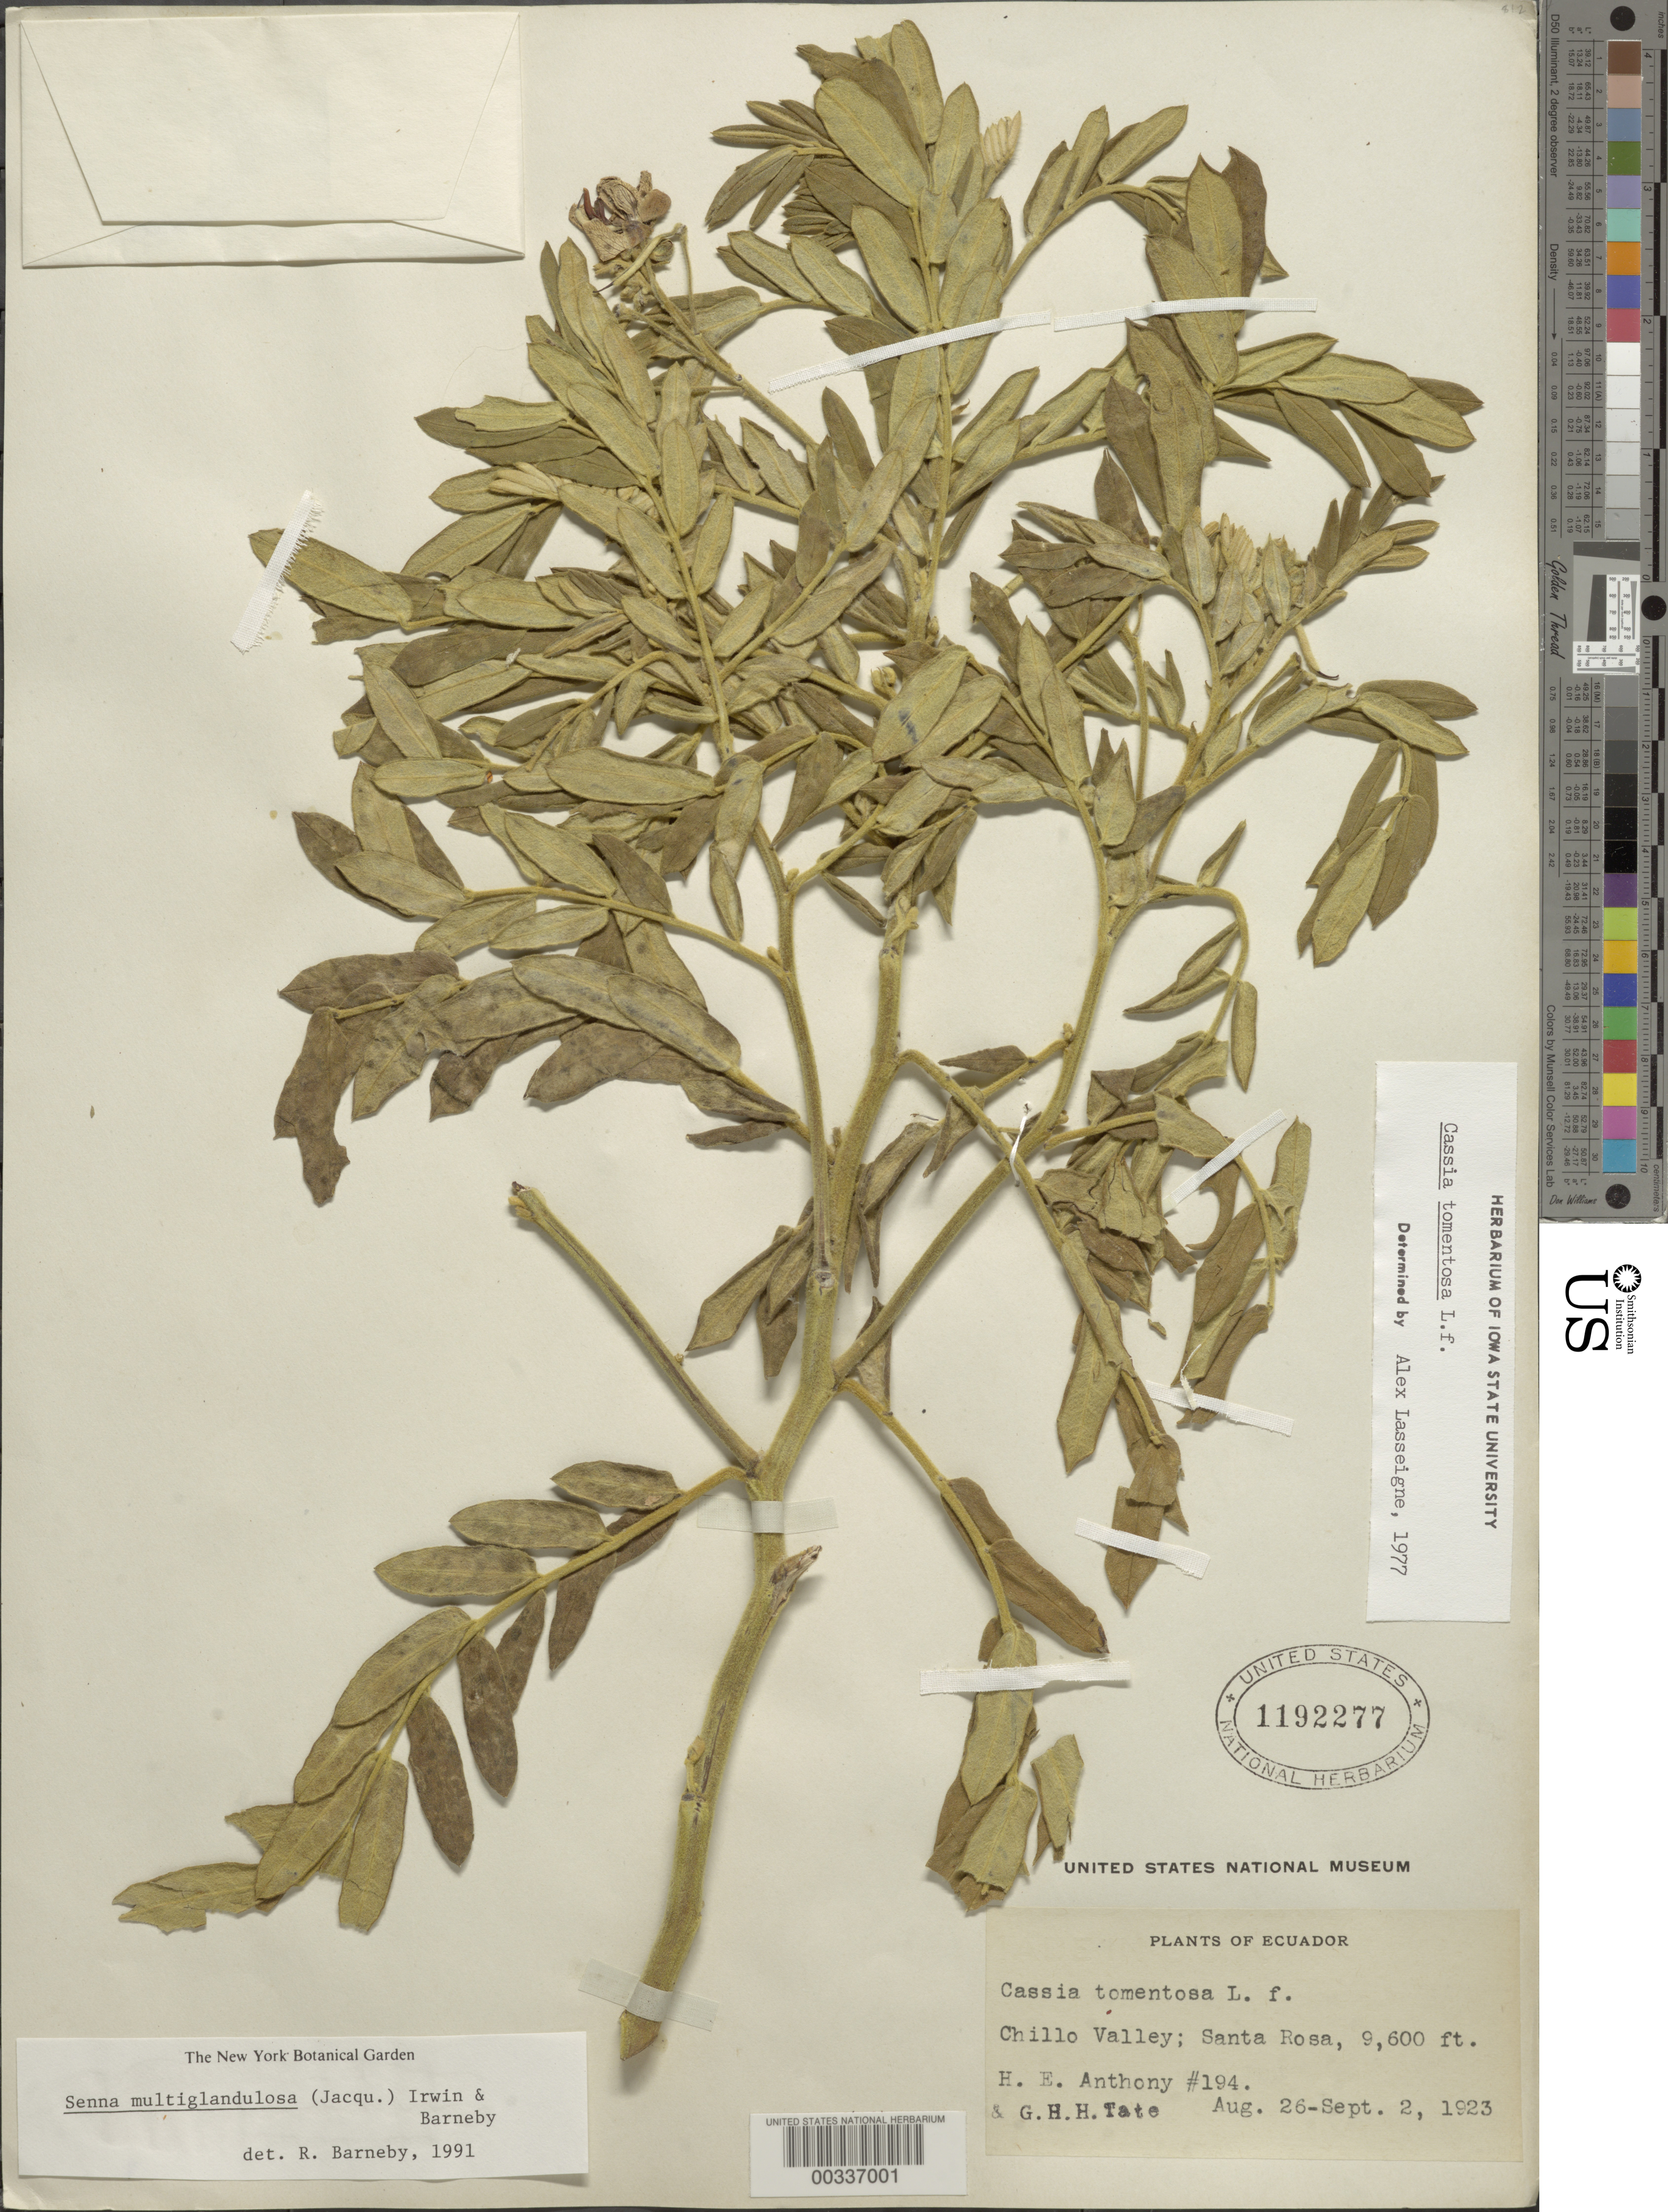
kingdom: Plantae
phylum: Tracheophyta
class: Magnoliopsida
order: Fabales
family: Fabaceae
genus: Senna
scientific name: Senna multiglandulosa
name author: (Jacq.) H.S. Irwin & Barneby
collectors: H. E. Anthony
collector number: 194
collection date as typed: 26 Aug 1923 to 02 Sep 1923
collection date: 1923-08-26/1923-09-02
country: Ecuador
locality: Chillo Valley; Santa Rosa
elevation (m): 2926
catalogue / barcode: US 1192277